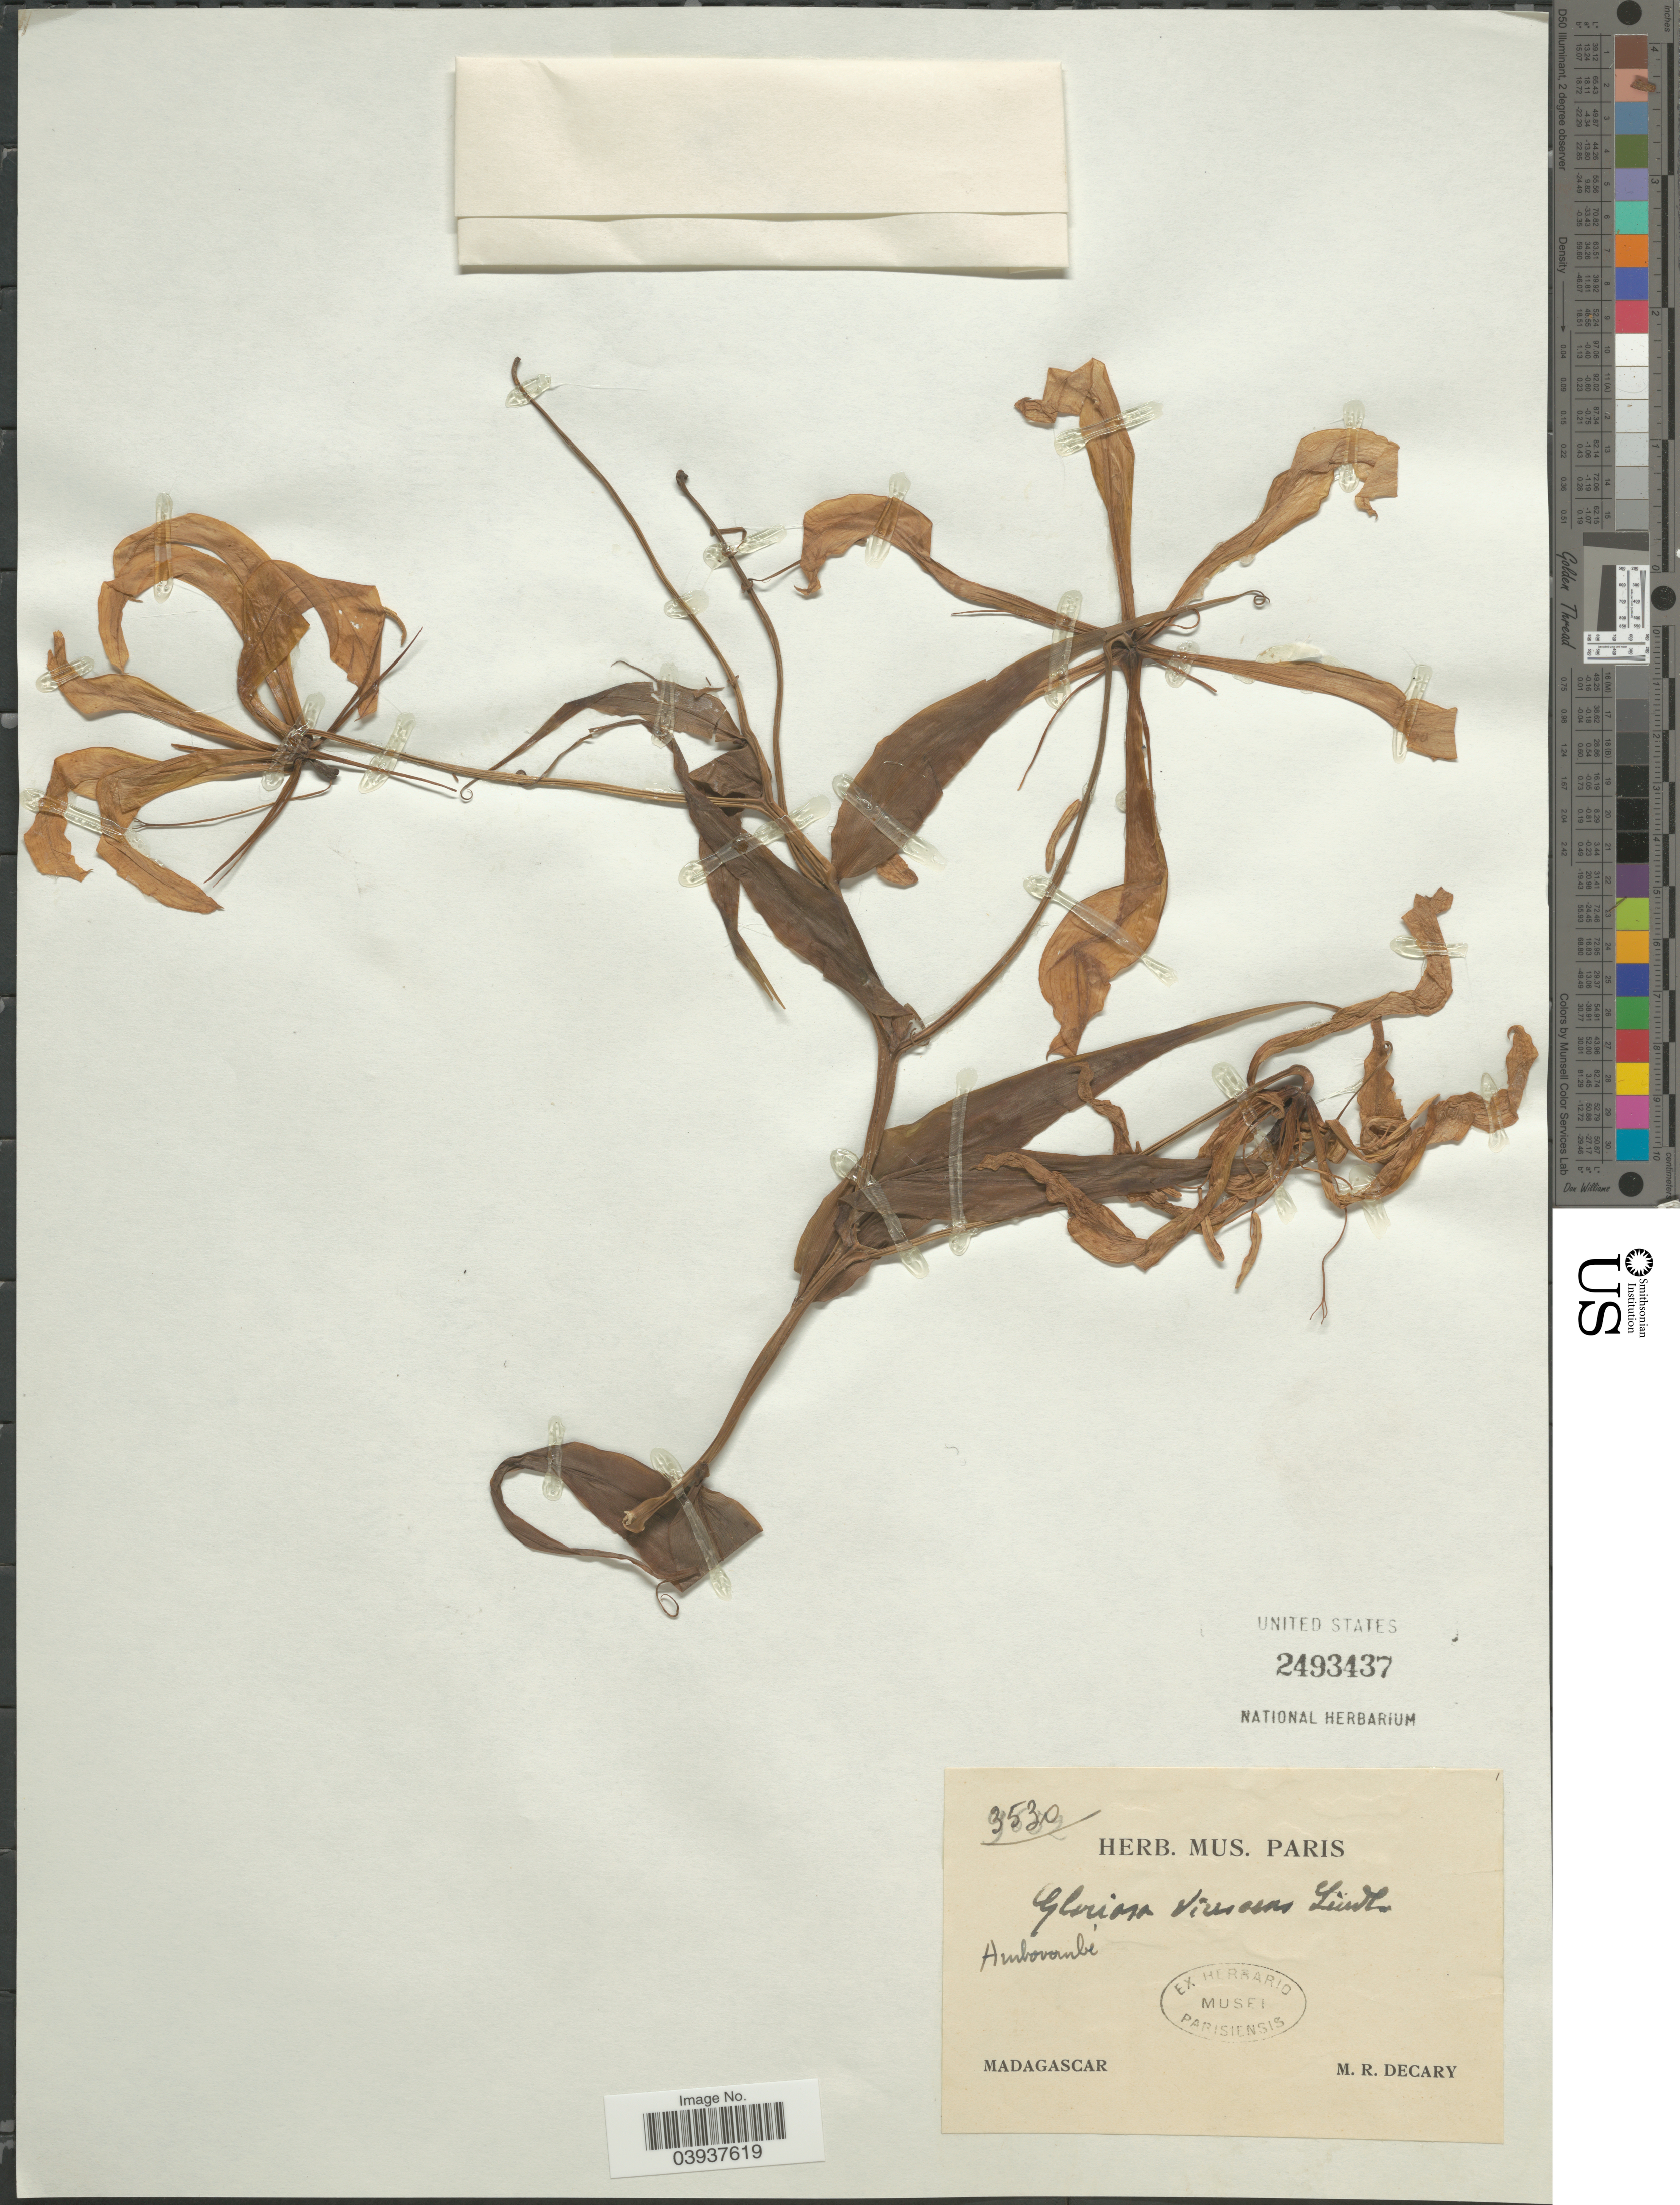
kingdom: Plantae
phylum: Tracheophyta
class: Liliopsida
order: Liliales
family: Colchicaceae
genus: Gloriosa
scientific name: Gloriosa virescens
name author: Lindl.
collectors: R. Decary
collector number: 3530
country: Madagascar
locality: Ambovombe.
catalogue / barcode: US 2493437